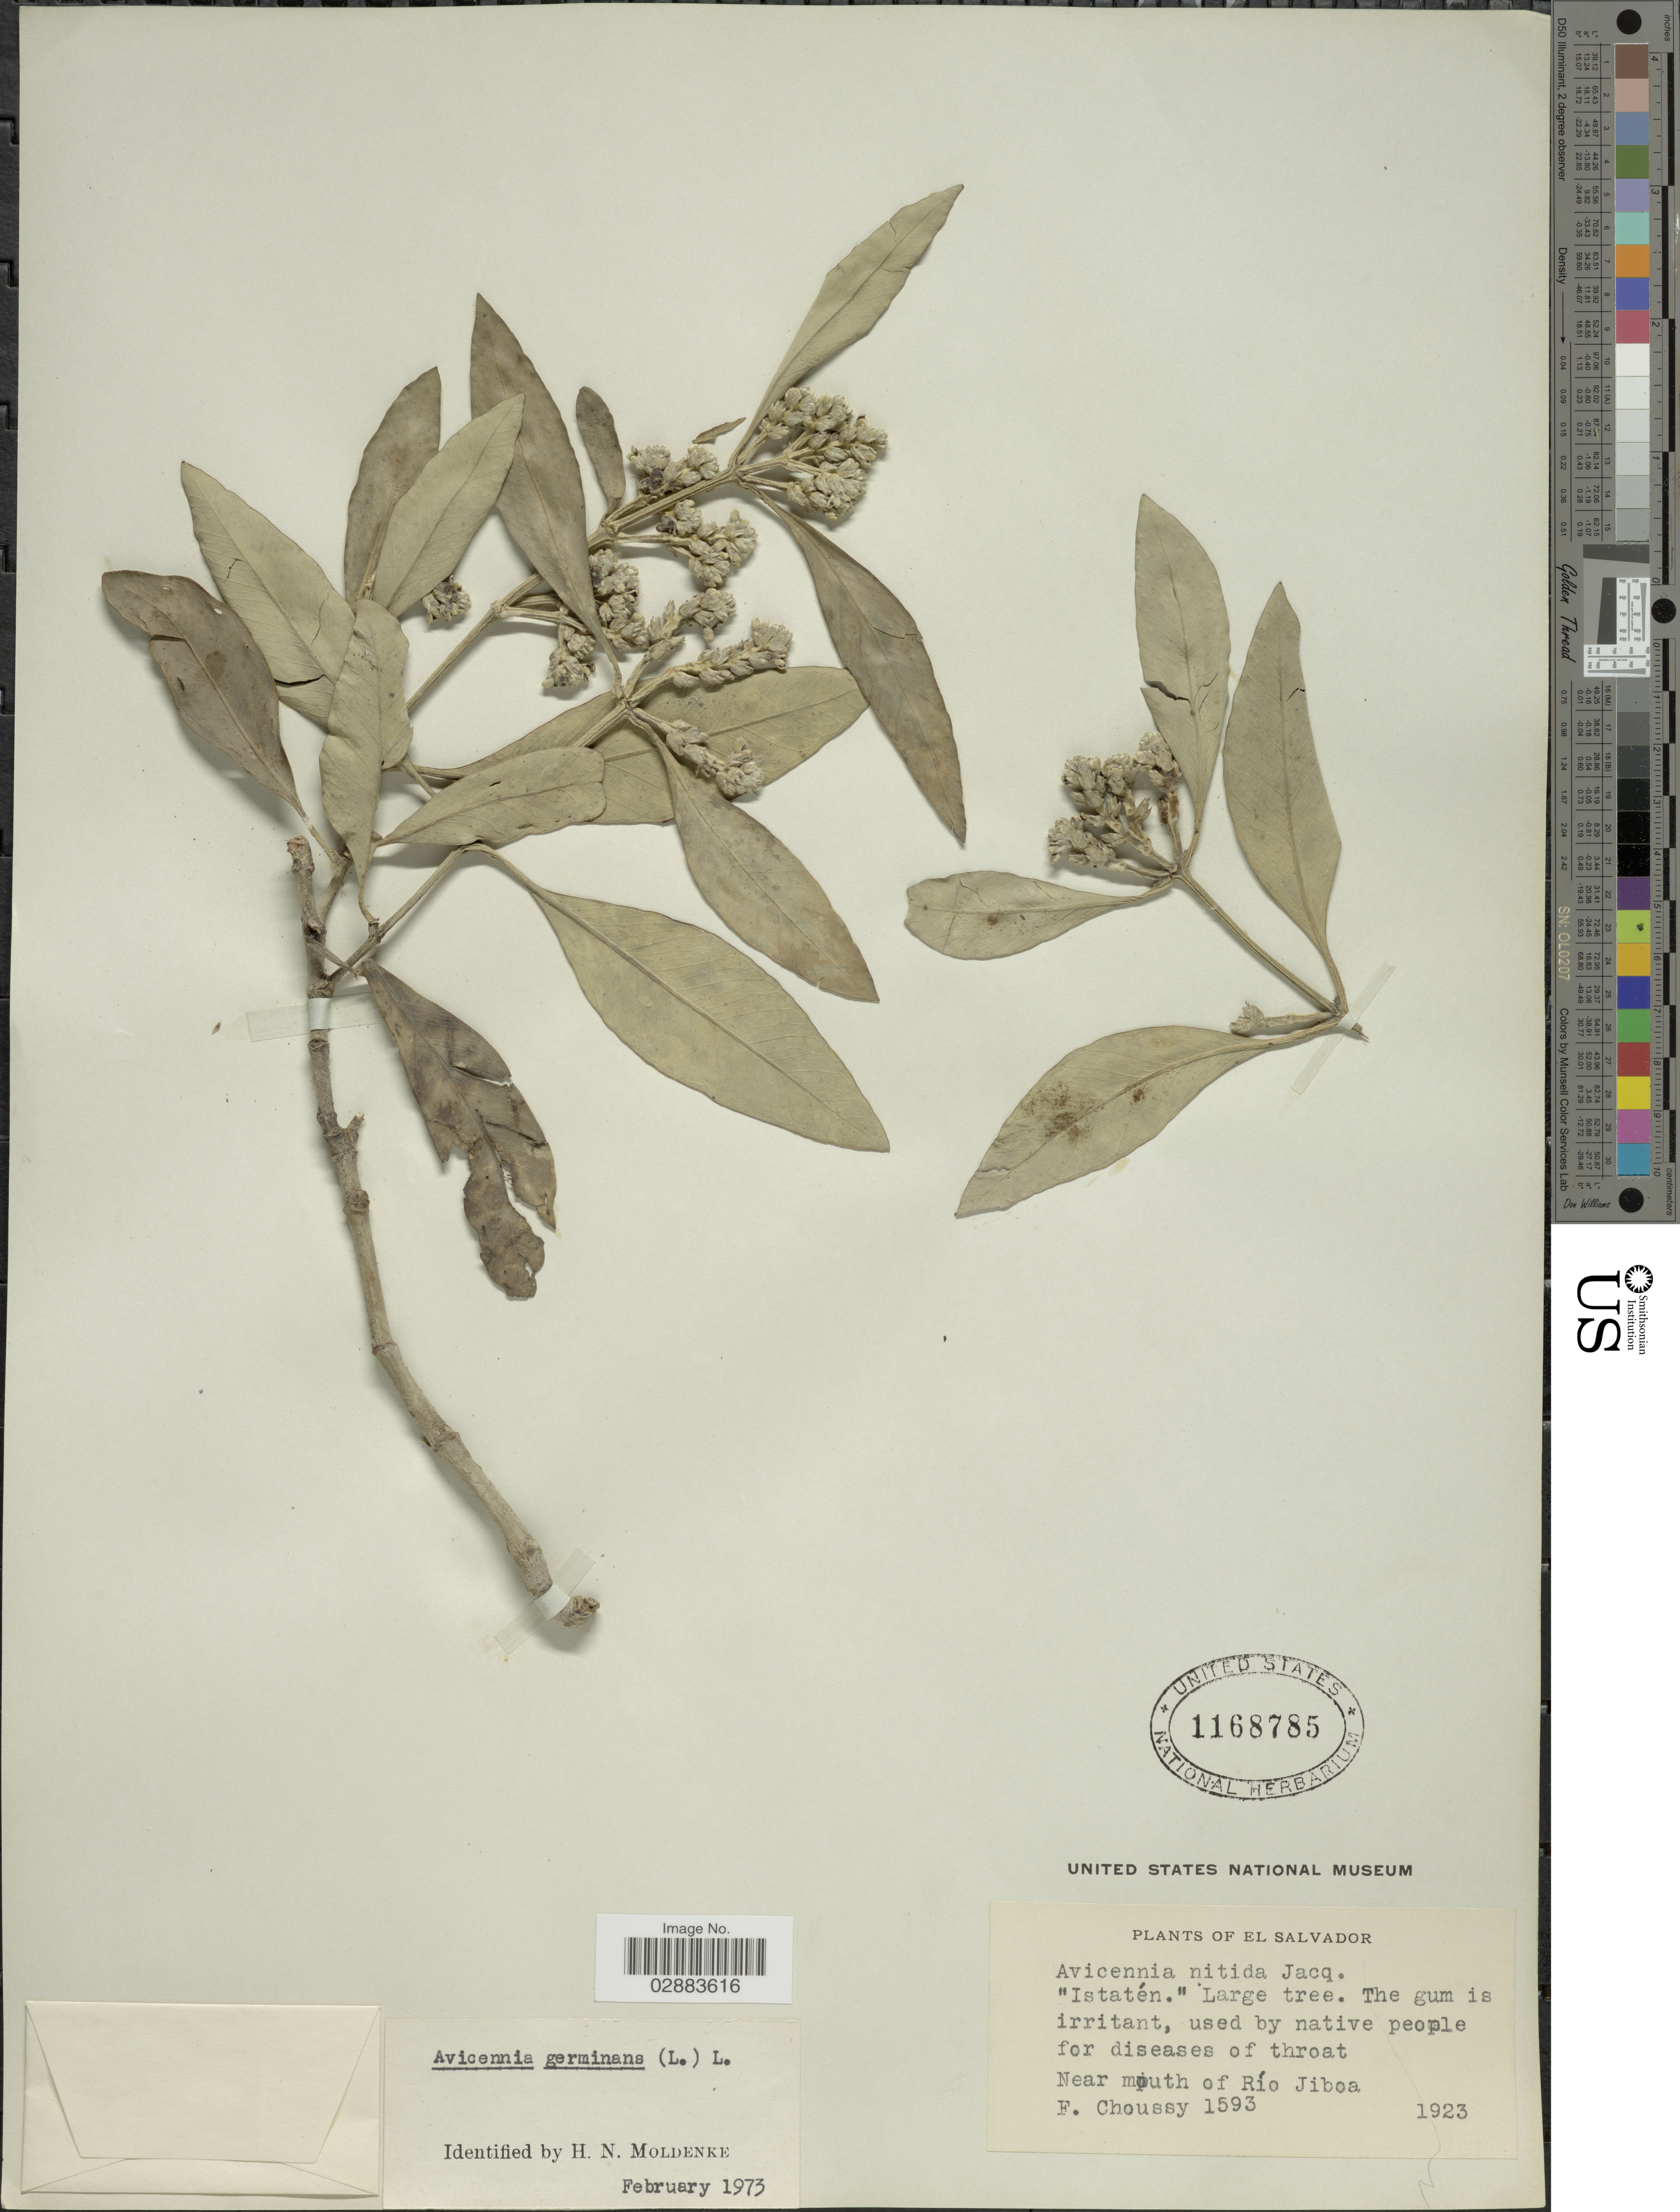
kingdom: Plantae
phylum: Tracheophyta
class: Magnoliopsida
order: Lamiales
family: Acanthaceae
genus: Avicennia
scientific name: Avicennia germinans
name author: (L.) L.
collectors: F. Choussy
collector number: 1593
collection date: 1923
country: El Salvador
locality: Near mouth of Río Jiboa.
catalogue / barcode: US 1168785